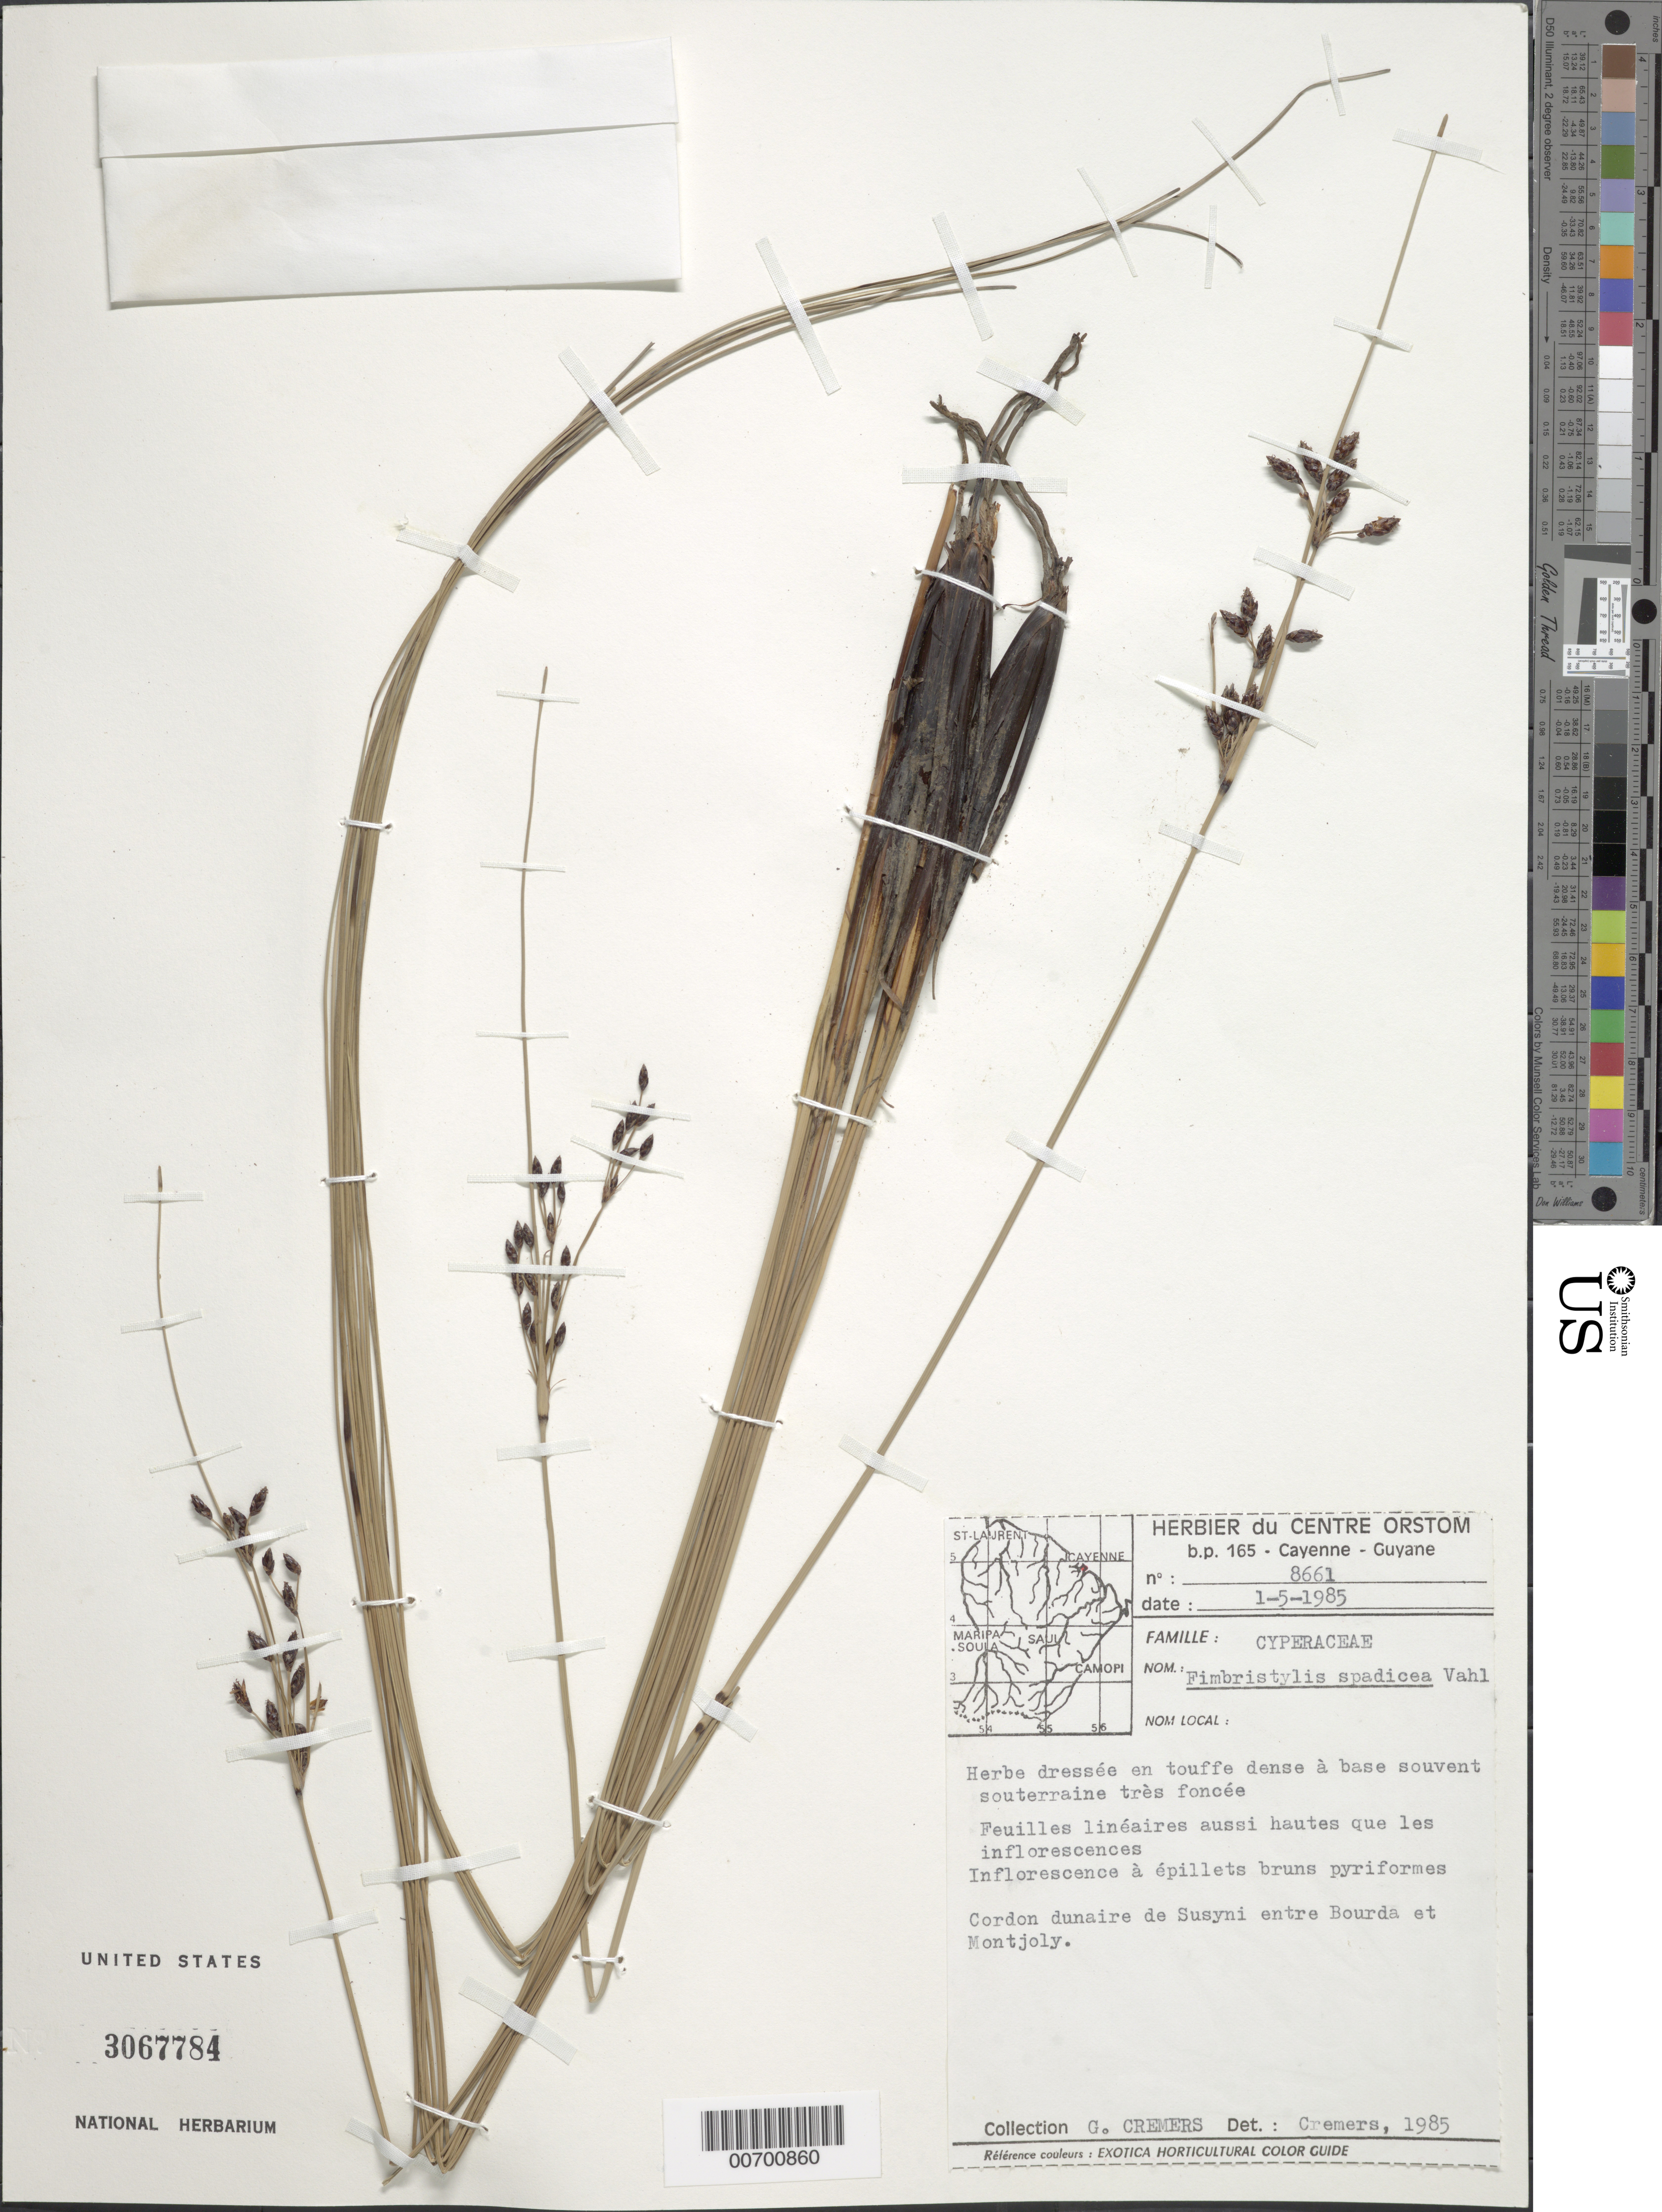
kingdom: Plantae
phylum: Tracheophyta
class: Liliopsida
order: Poales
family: Cyperaceae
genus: Fimbristylis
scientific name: Fimbristylis spadicea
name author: (L.) Vahl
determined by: Cremers, Georges A.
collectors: G. Cremers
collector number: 8661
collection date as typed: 1-May-85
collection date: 1985-05-01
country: French Guiana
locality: Cordon dunaire de Susyni entre Bourda et Montjoly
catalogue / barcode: US 3067784